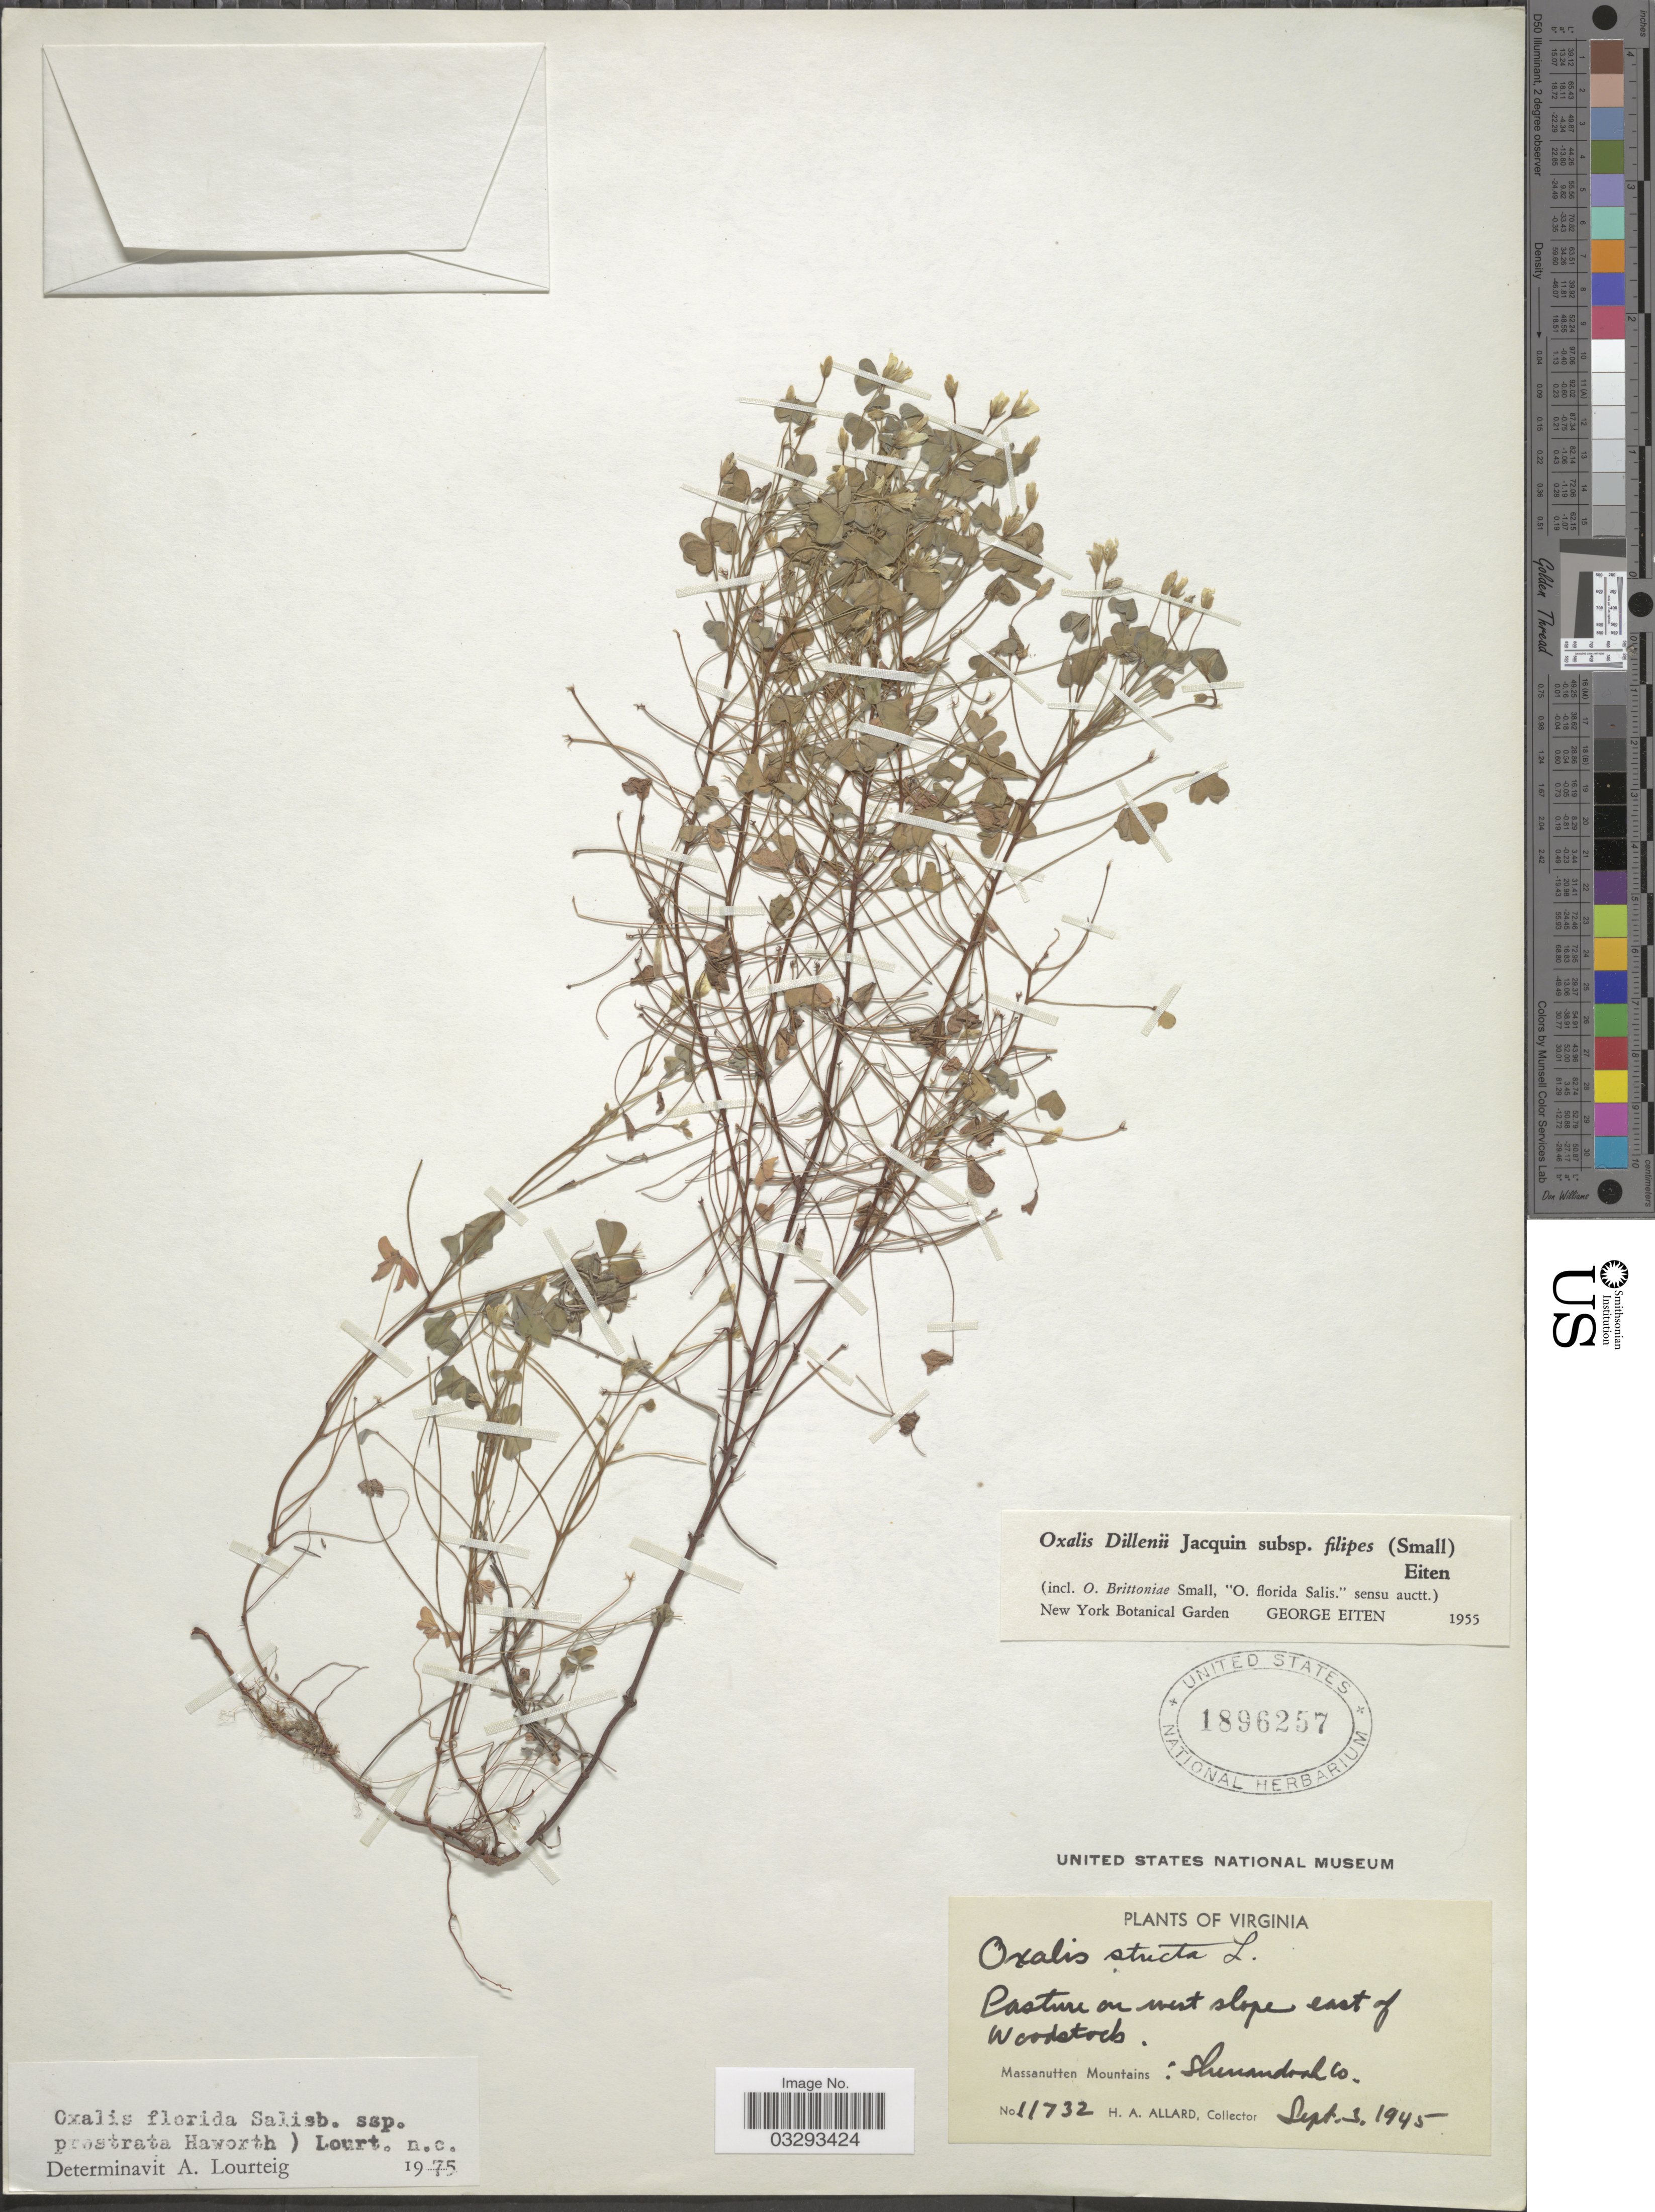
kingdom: Plantae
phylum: Tracheophyta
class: Magnoliopsida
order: Oxalidales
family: Oxalidaceae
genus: Oxalis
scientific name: Oxalis florida subsp. prostrata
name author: (Haw.) Lourteig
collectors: H. A. Allard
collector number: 11732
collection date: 1945-09-03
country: United States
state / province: Virginia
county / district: Shenandoah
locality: Pasture on west slope east of Woodstock. Massanutten Mountains: Shenandoah Co.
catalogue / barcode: US 1896257